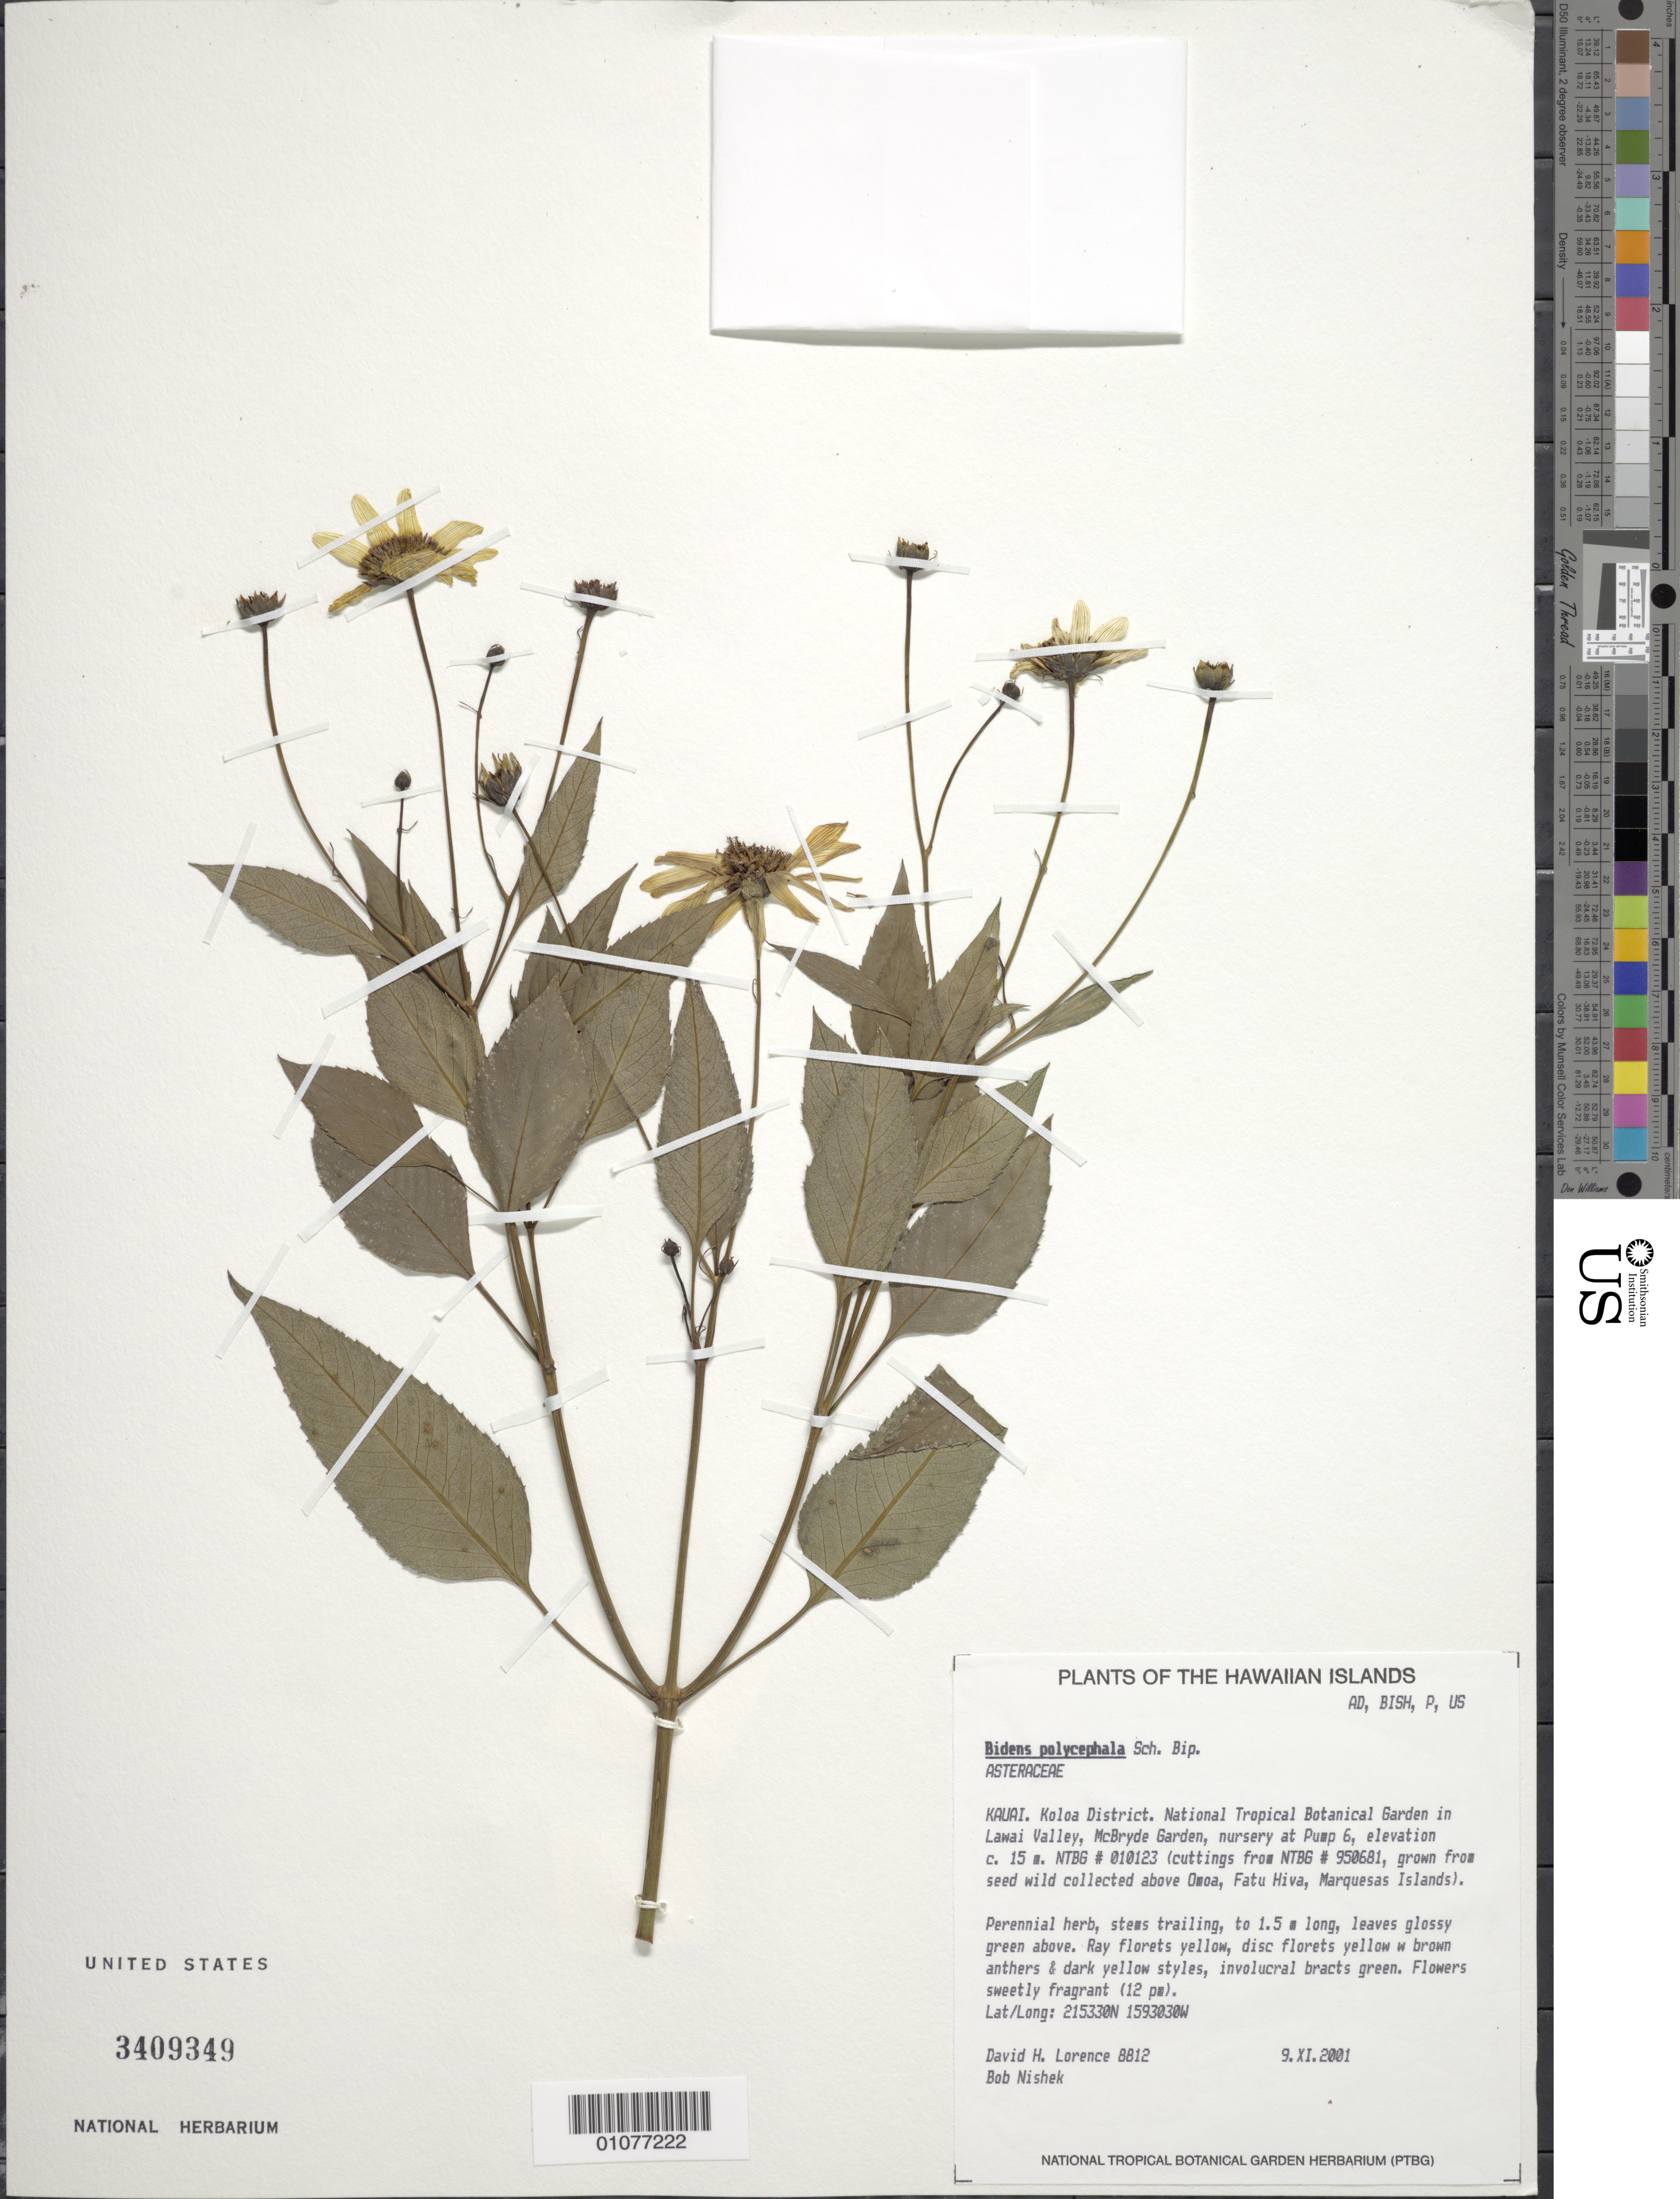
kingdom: Plantae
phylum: Tracheophyta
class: Magnoliopsida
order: Asterales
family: Asteraceae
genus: Bidens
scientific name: Bidens polycephala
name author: Sch. Bip.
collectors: D. Lorence & R. Nishek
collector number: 8812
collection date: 2001-11-09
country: United States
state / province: Hawaii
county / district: Kauai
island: Kaua'i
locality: Koloa District, Lawai Valley, National Tropical Botanical Garden, McBryde Garden, nursery at Pump 6.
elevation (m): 15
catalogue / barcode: US 3409349